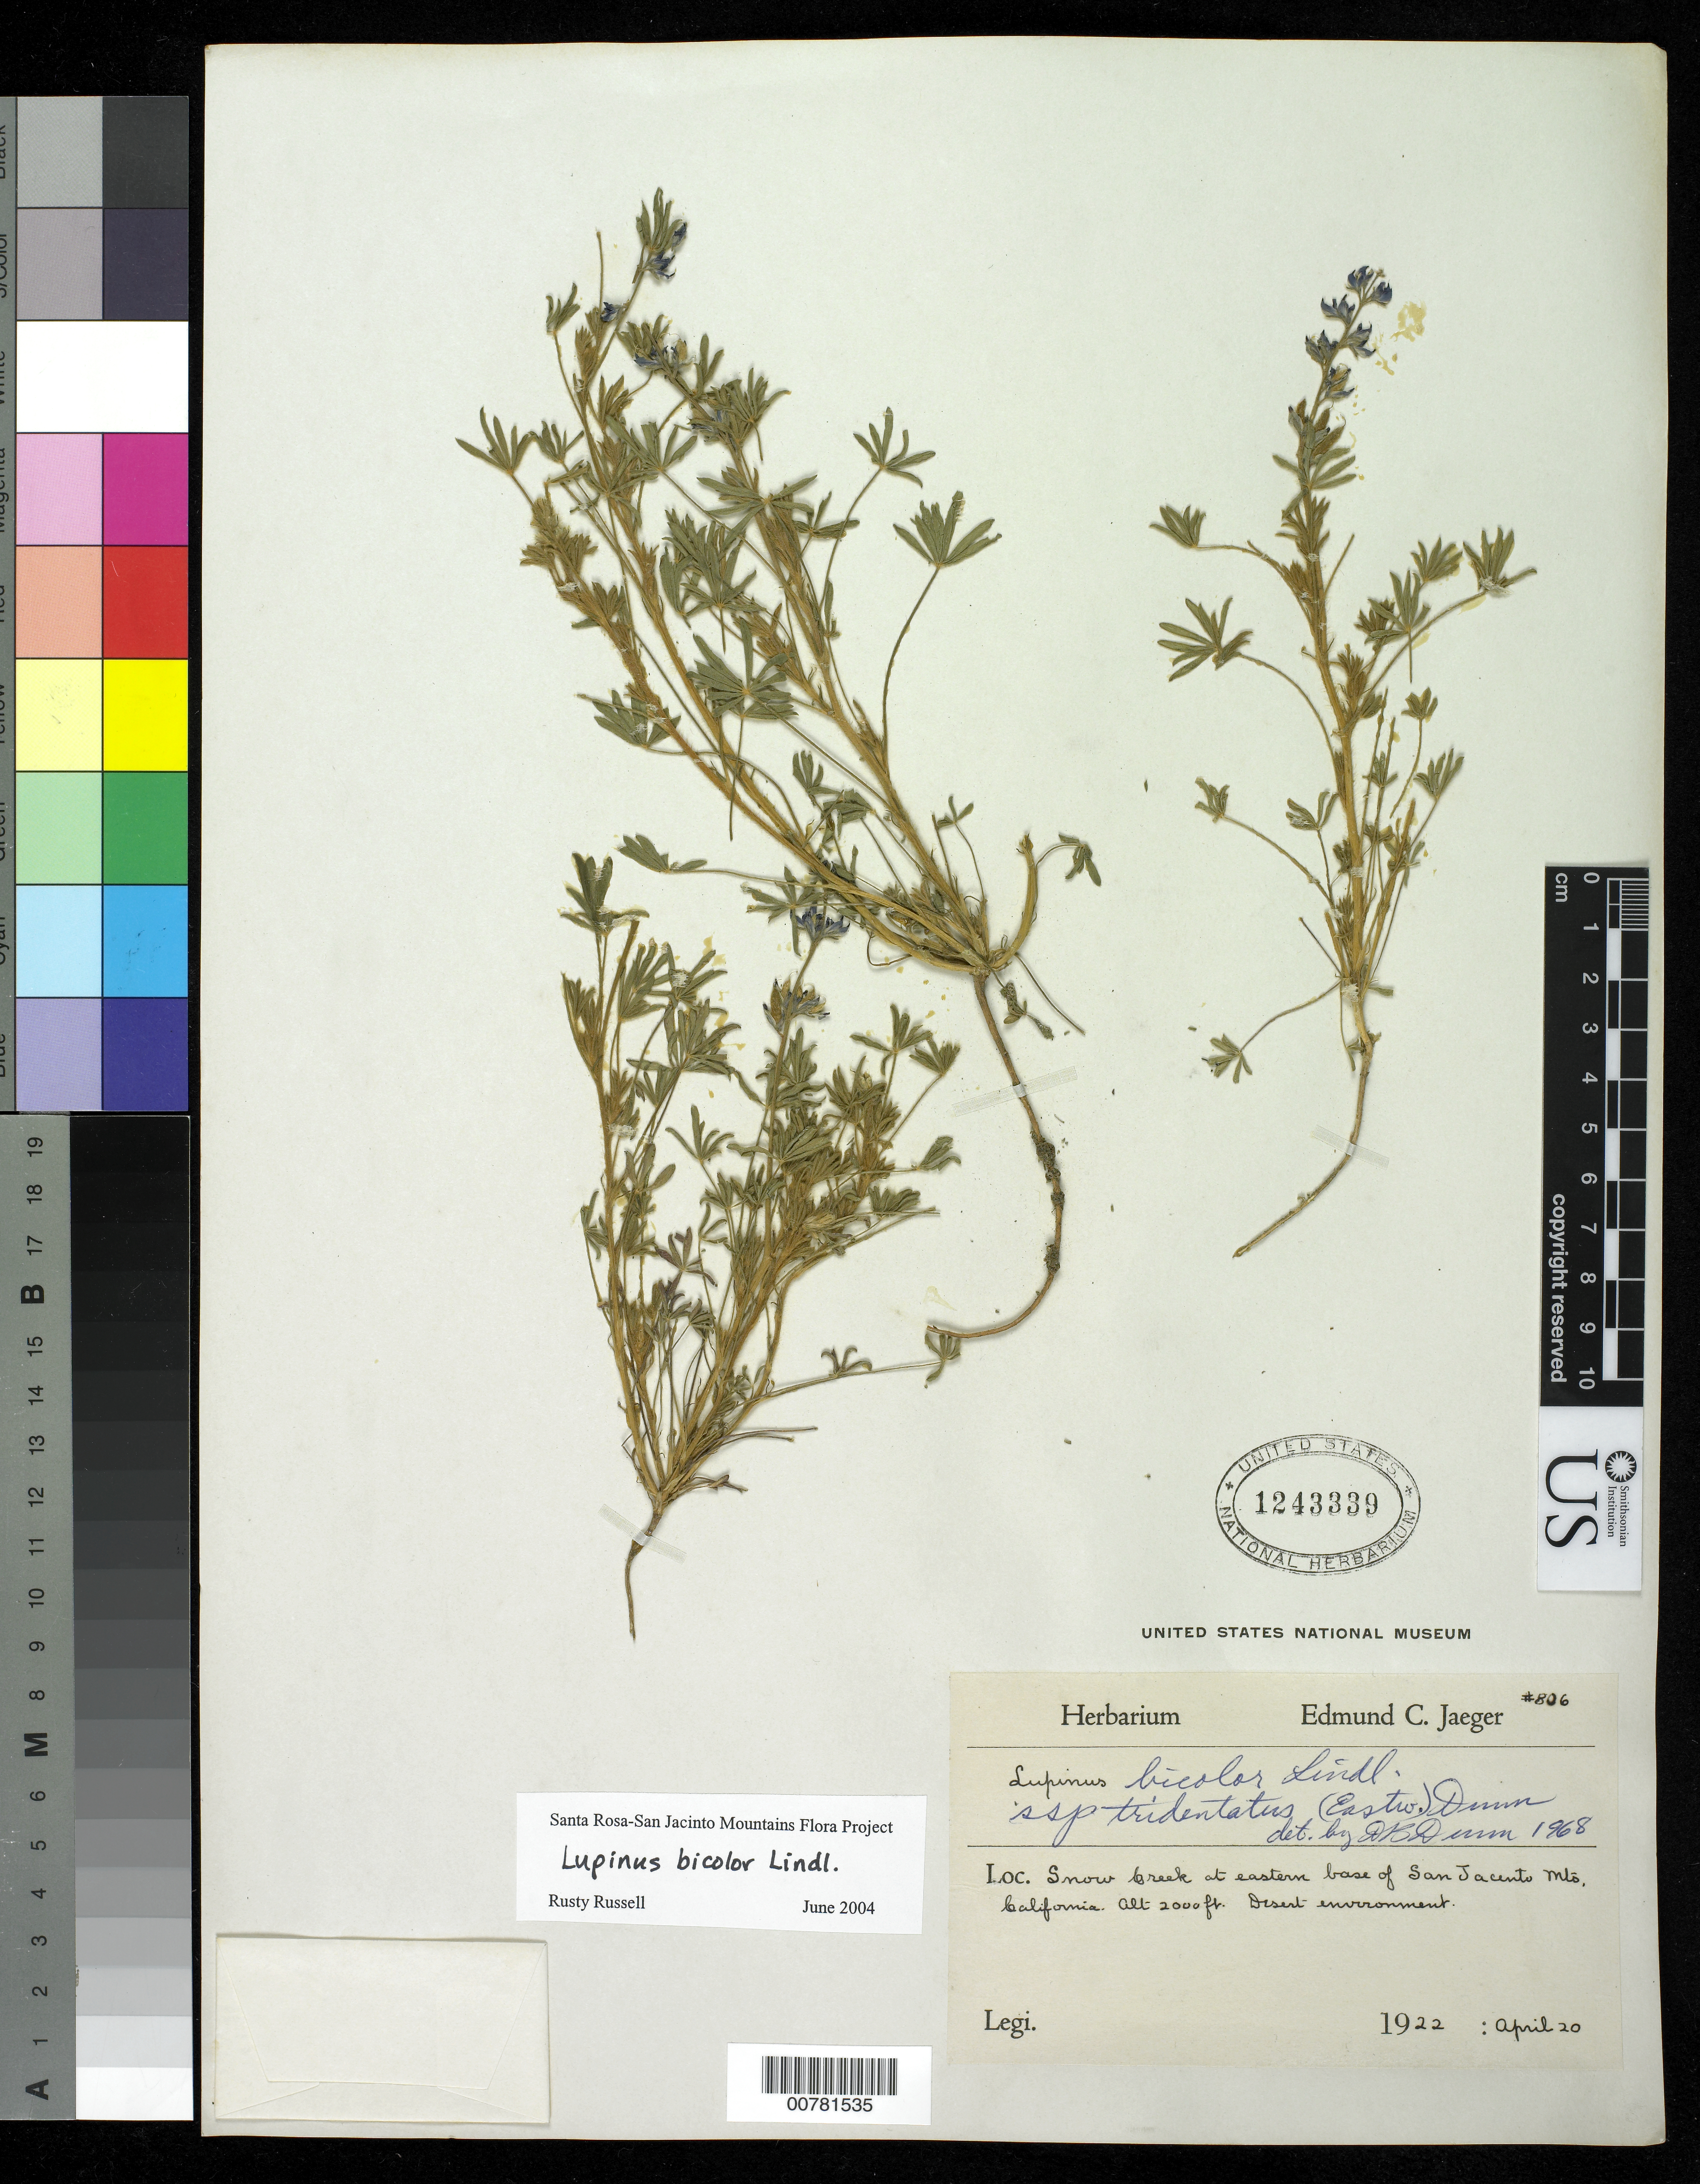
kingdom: Plantae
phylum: Tracheophyta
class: Magnoliopsida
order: Fabales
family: Fabaceae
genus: Lupinus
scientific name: Lupinus bicolor var. tridentatus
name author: Lindl.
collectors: ex herb. E.C. Jaeger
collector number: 826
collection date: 1922-04-20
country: United States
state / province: California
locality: Snow breek at eastern base of San Jacento Mts, California. Desert environment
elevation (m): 610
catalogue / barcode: US 1243339